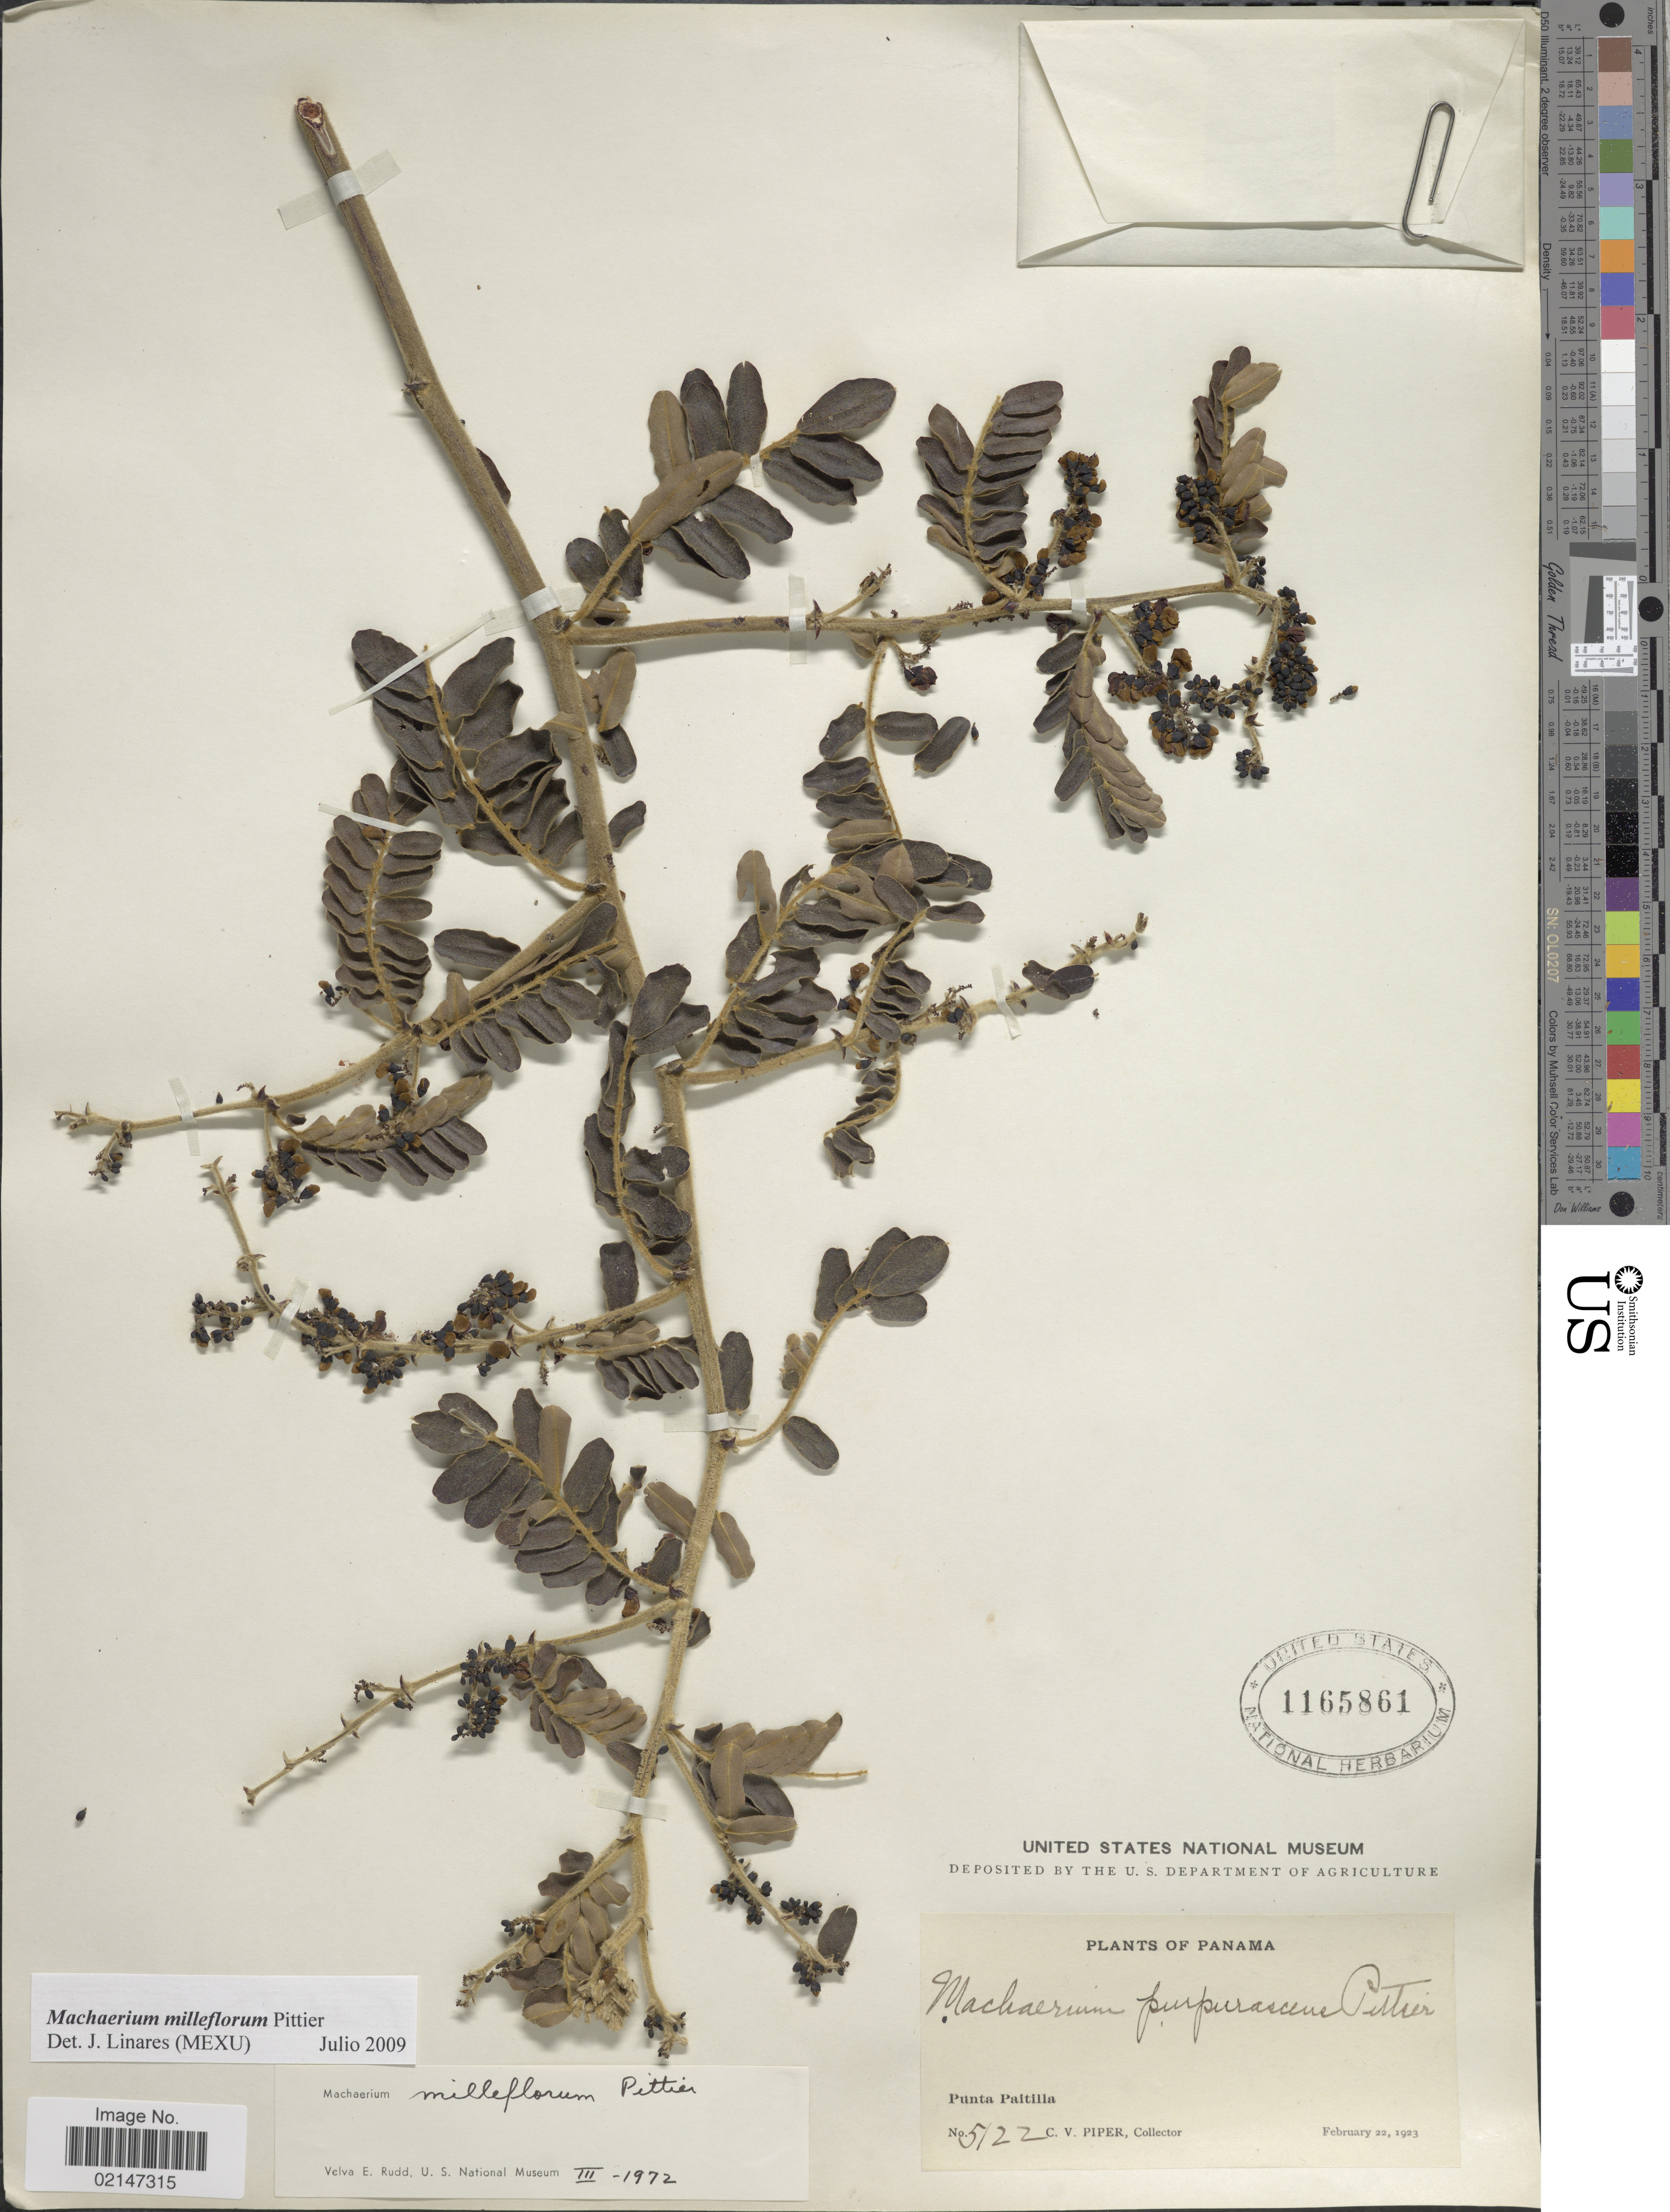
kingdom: Plantae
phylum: Tracheophyta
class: Magnoliopsida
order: Fabales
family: Fabaceae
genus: Machaerium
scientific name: Machaerium milleflorum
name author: Pittier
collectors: C. V. Piper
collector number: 5122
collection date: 1923-02-22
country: Panama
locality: Punta Paitilla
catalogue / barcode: US 1165861